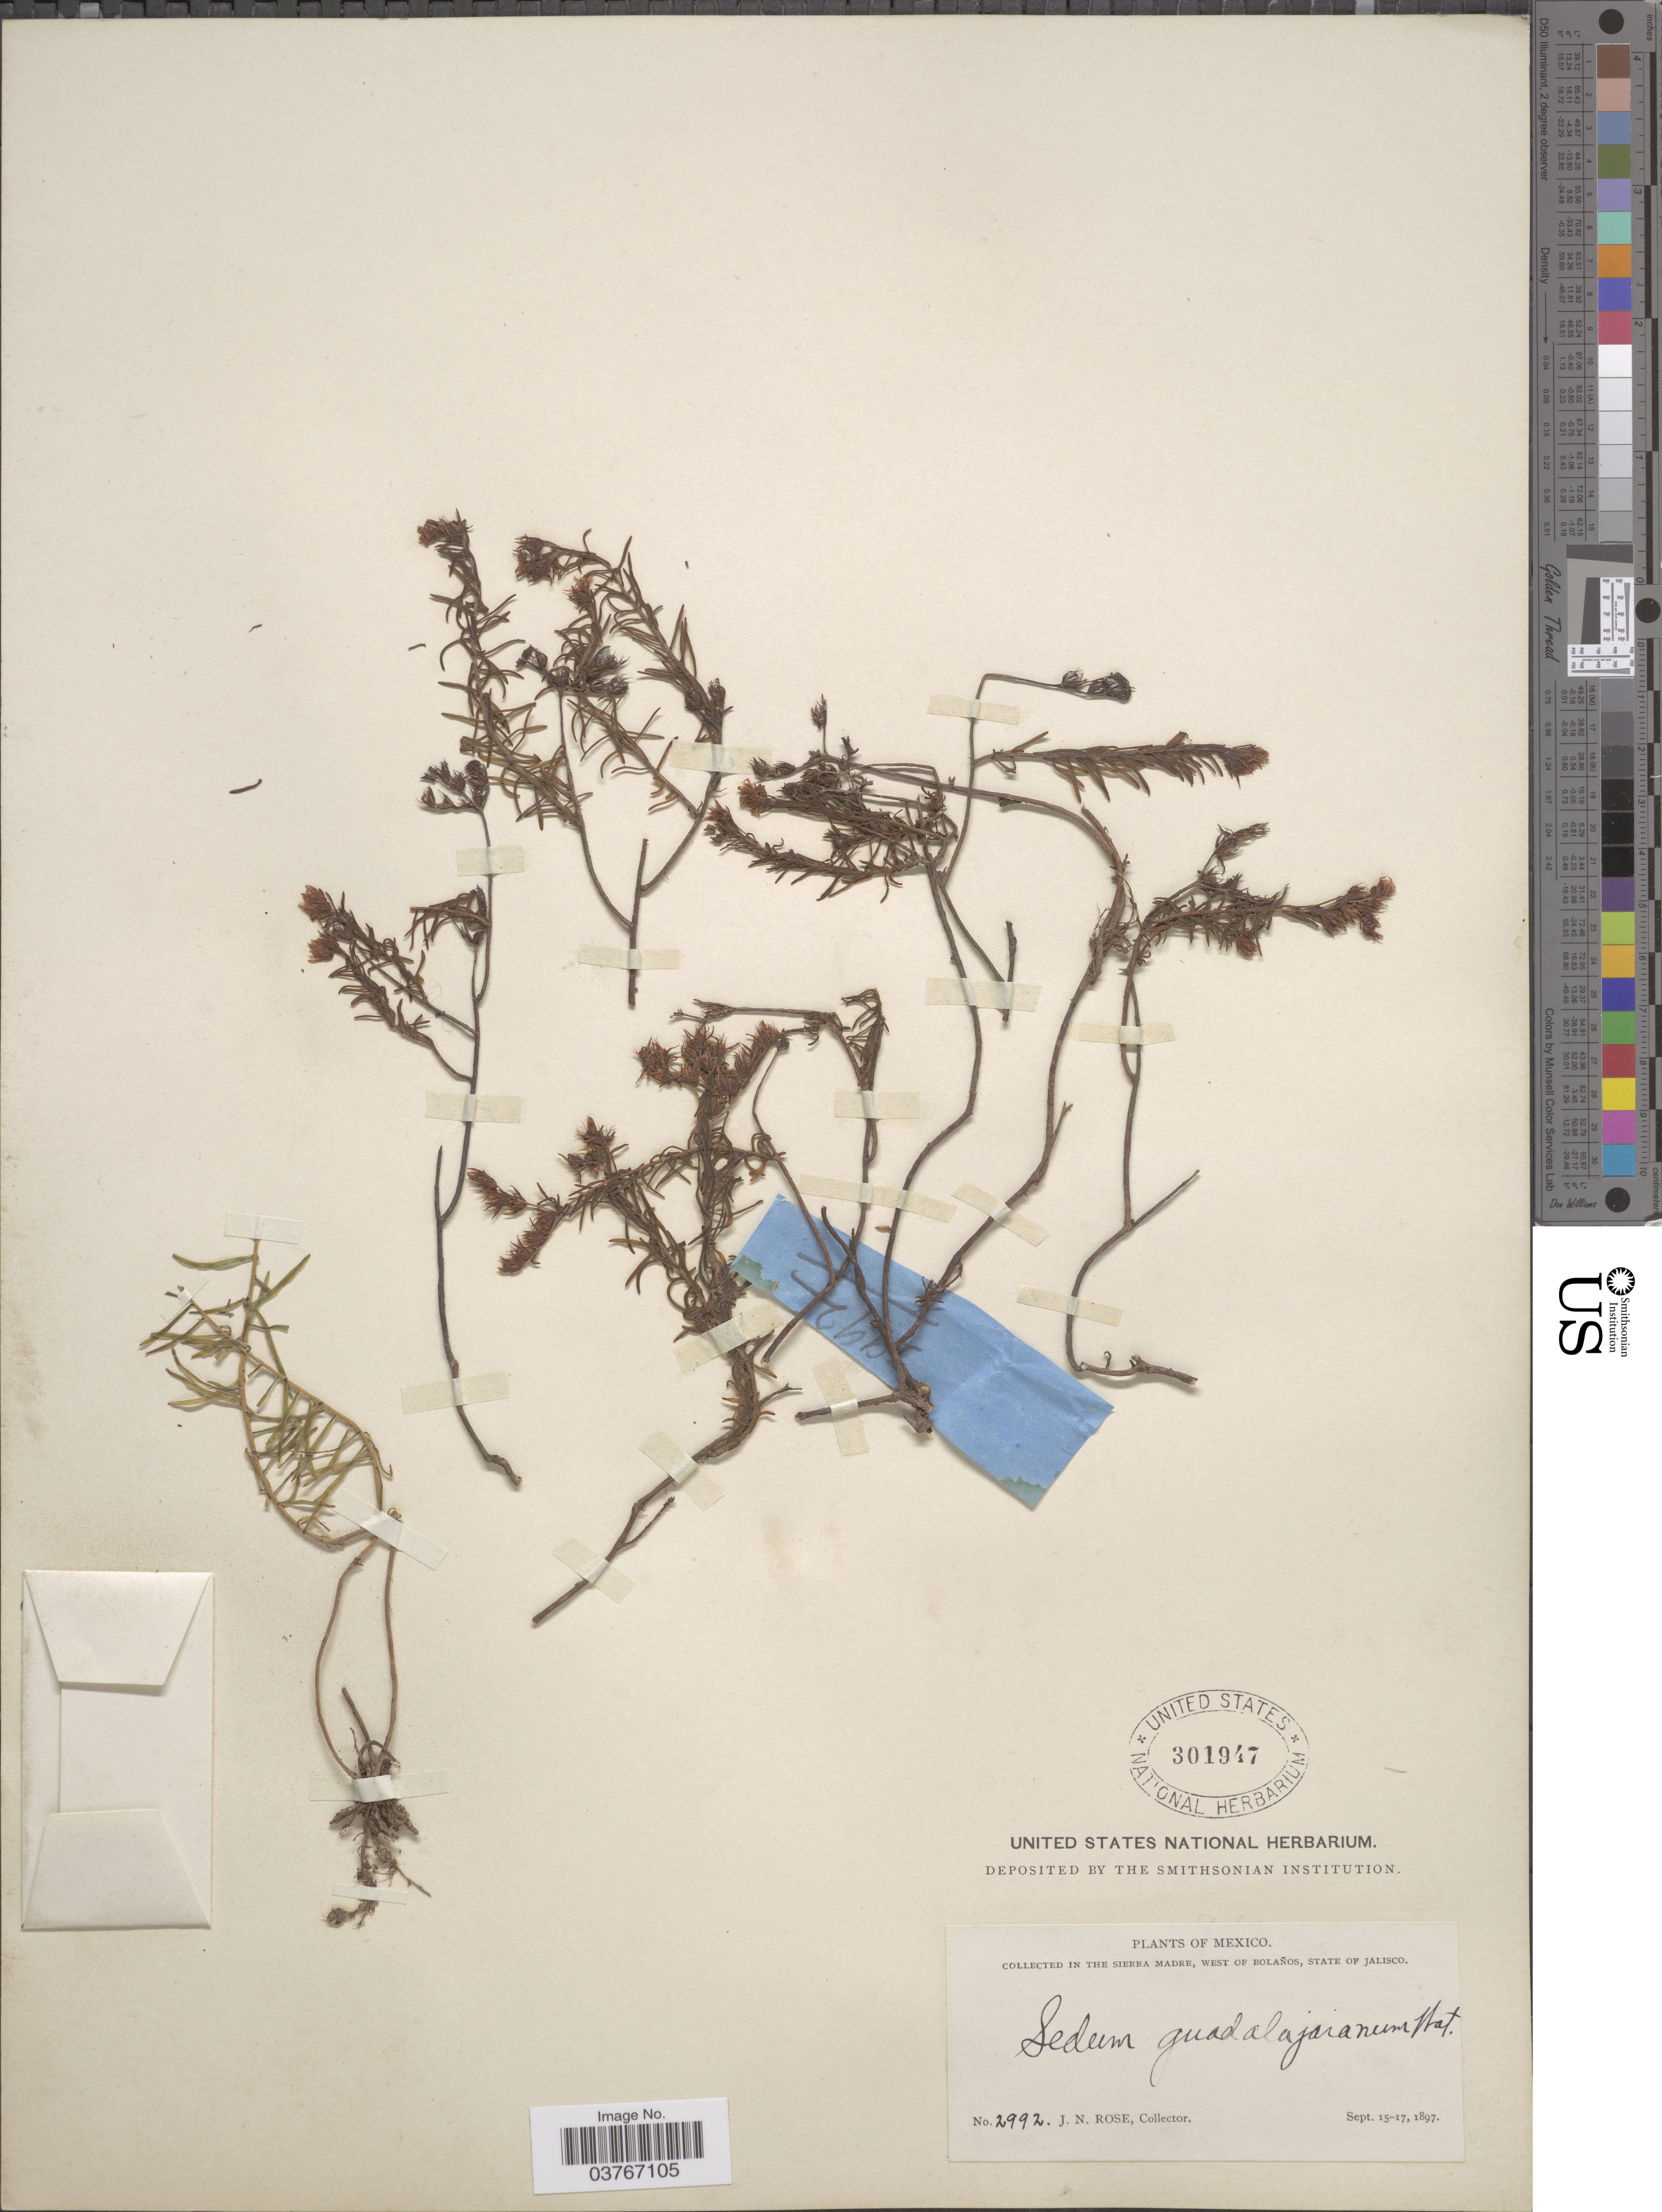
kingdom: Plantae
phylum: Tracheophyta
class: Magnoliopsida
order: Saxifragales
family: Crassulaceae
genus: Sedum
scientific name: Sedum guadalajaranum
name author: S. Watson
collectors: J. N. Rose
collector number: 2992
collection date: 1897-09-15/1897-09-17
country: Mexico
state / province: Jalisco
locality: In The Sierra Madre, West of Bolaños.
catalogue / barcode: US 301947